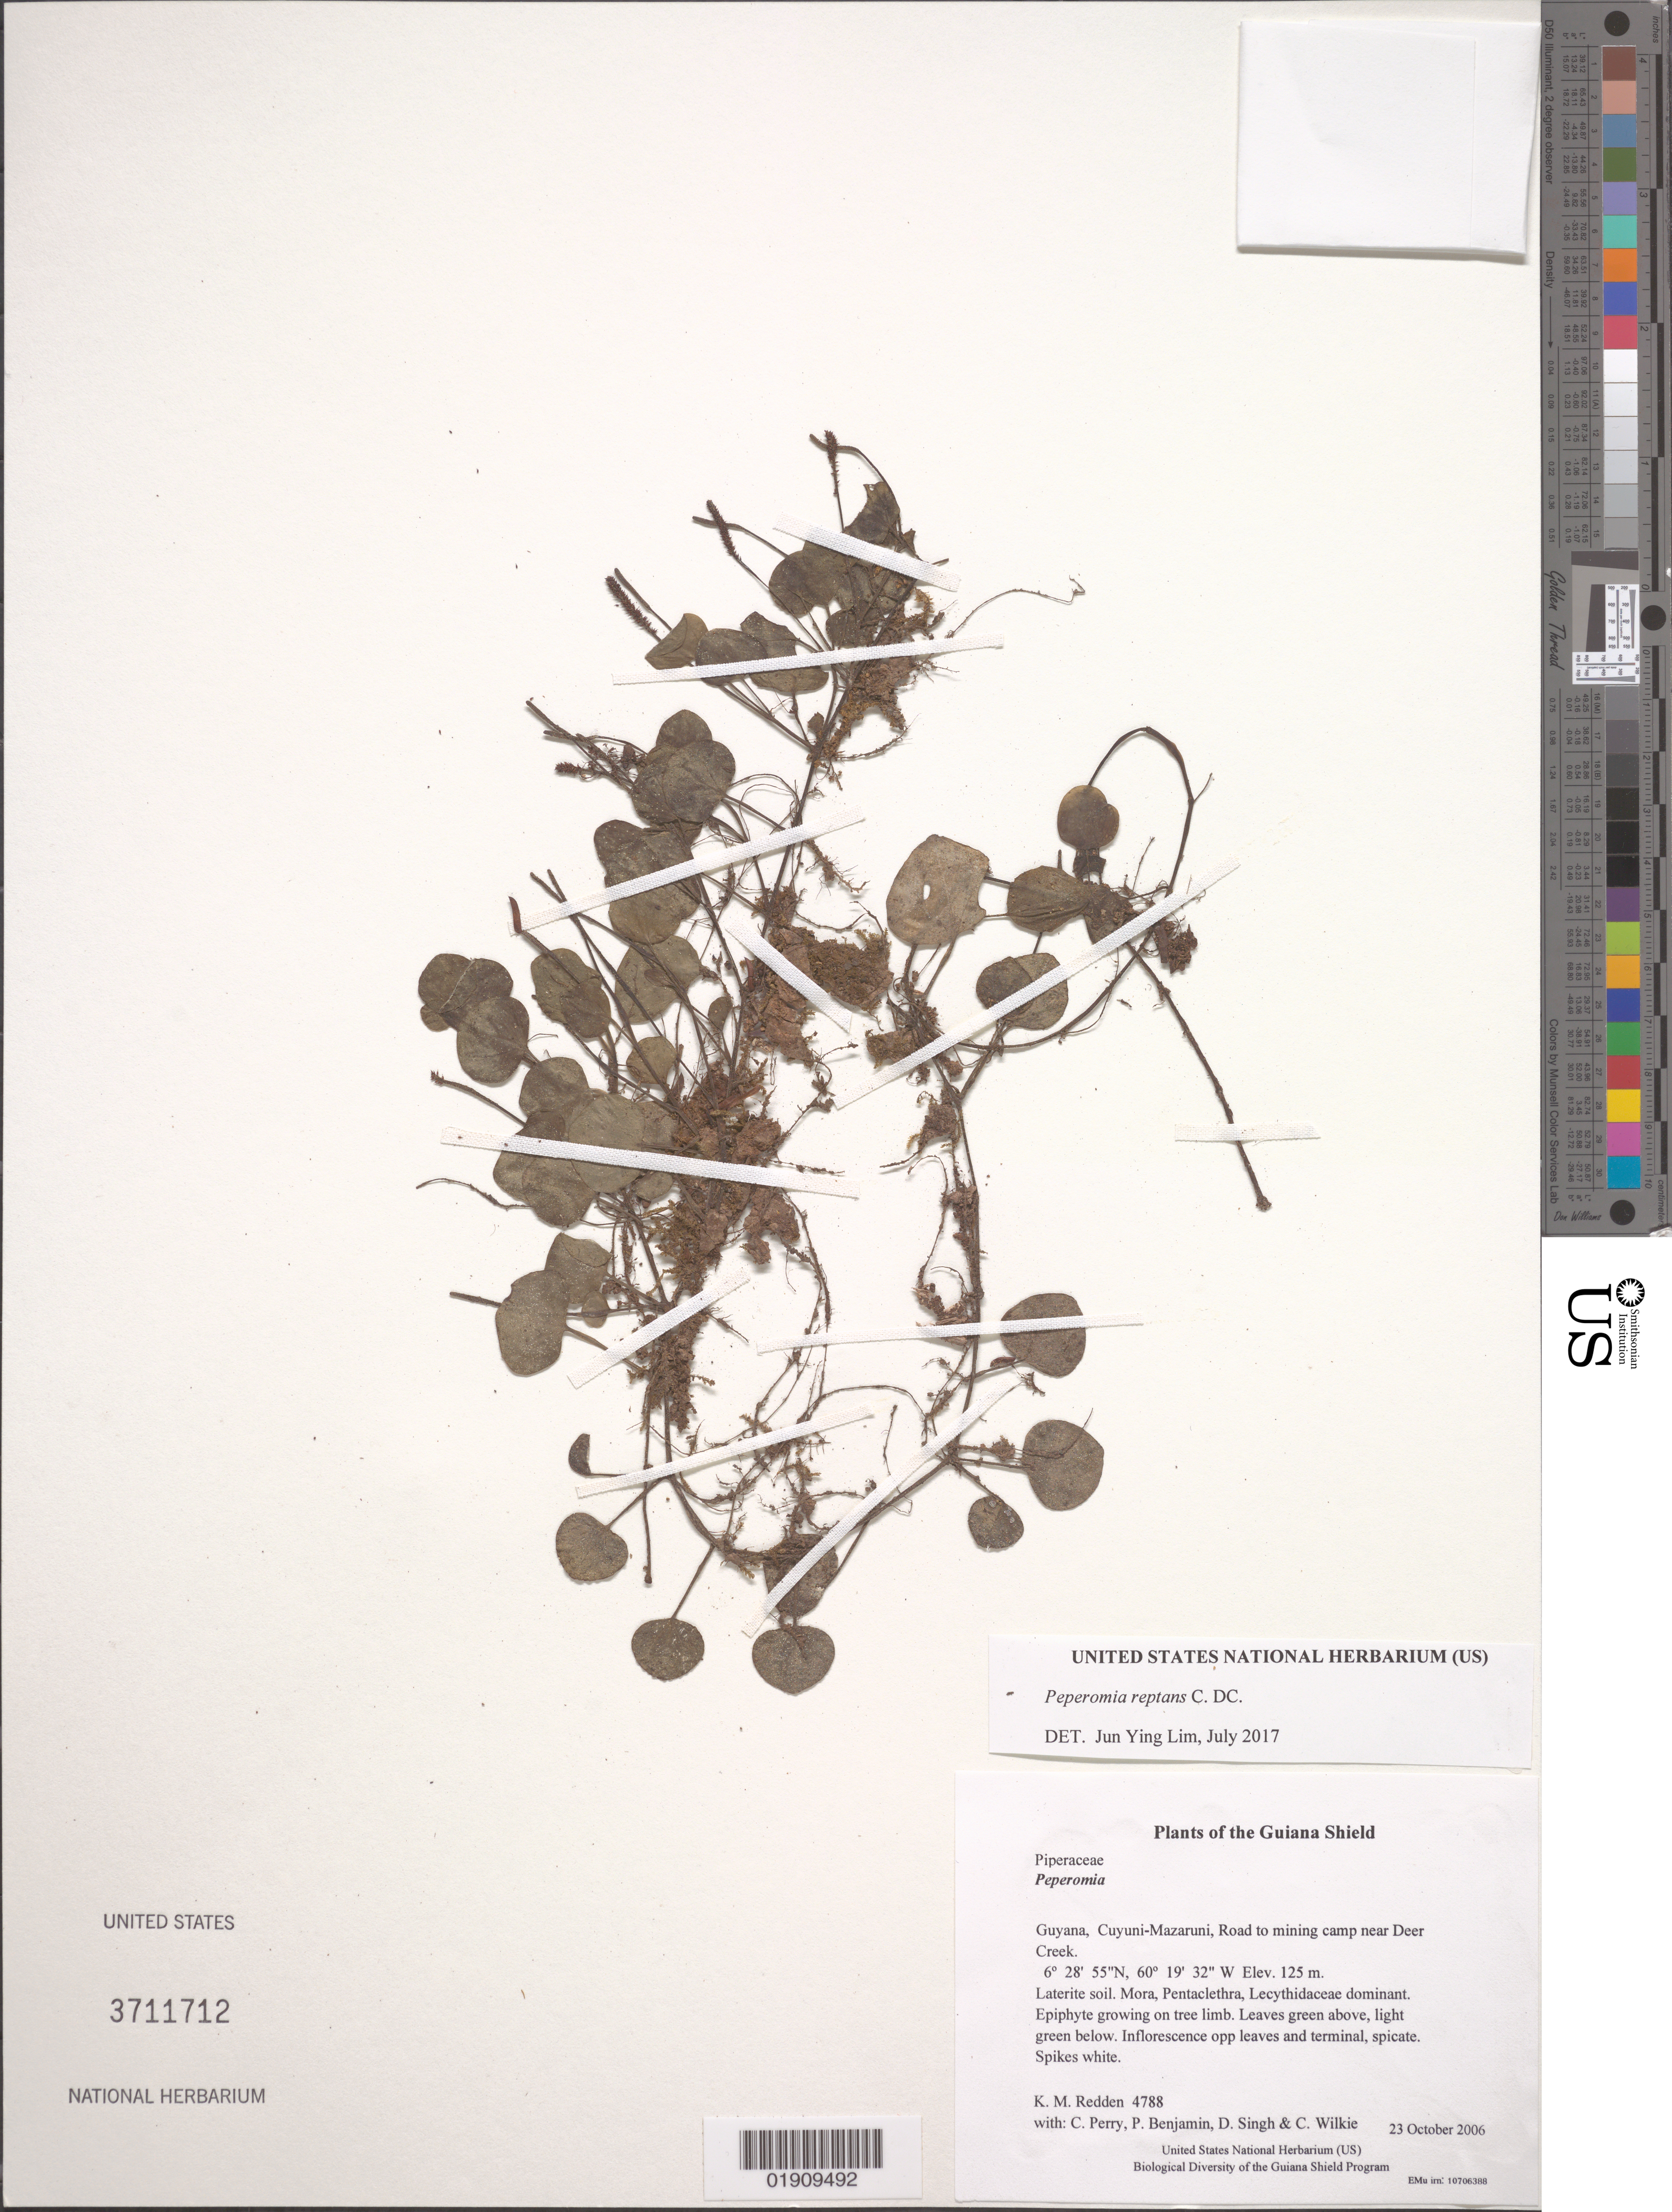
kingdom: Plantae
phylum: Tracheophyta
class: Magnoliopsida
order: Piperales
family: Piperaceae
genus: Peperomia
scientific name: Peperomia serpens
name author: (Sw.) Loudon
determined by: Jiménez, José Estaban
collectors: K. M. Redden, C. Perry, P. Benjamin, D. Singh & C. Wilkie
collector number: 4788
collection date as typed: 23 October 2006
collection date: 2006-10-23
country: Guyana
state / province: Cuyuni-Mazaruni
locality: Road to mining camp near Deer Creek.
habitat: Laterite soil. Mora, Pentaclethra, Lecythidaceae dominant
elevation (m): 125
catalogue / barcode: US 3711712